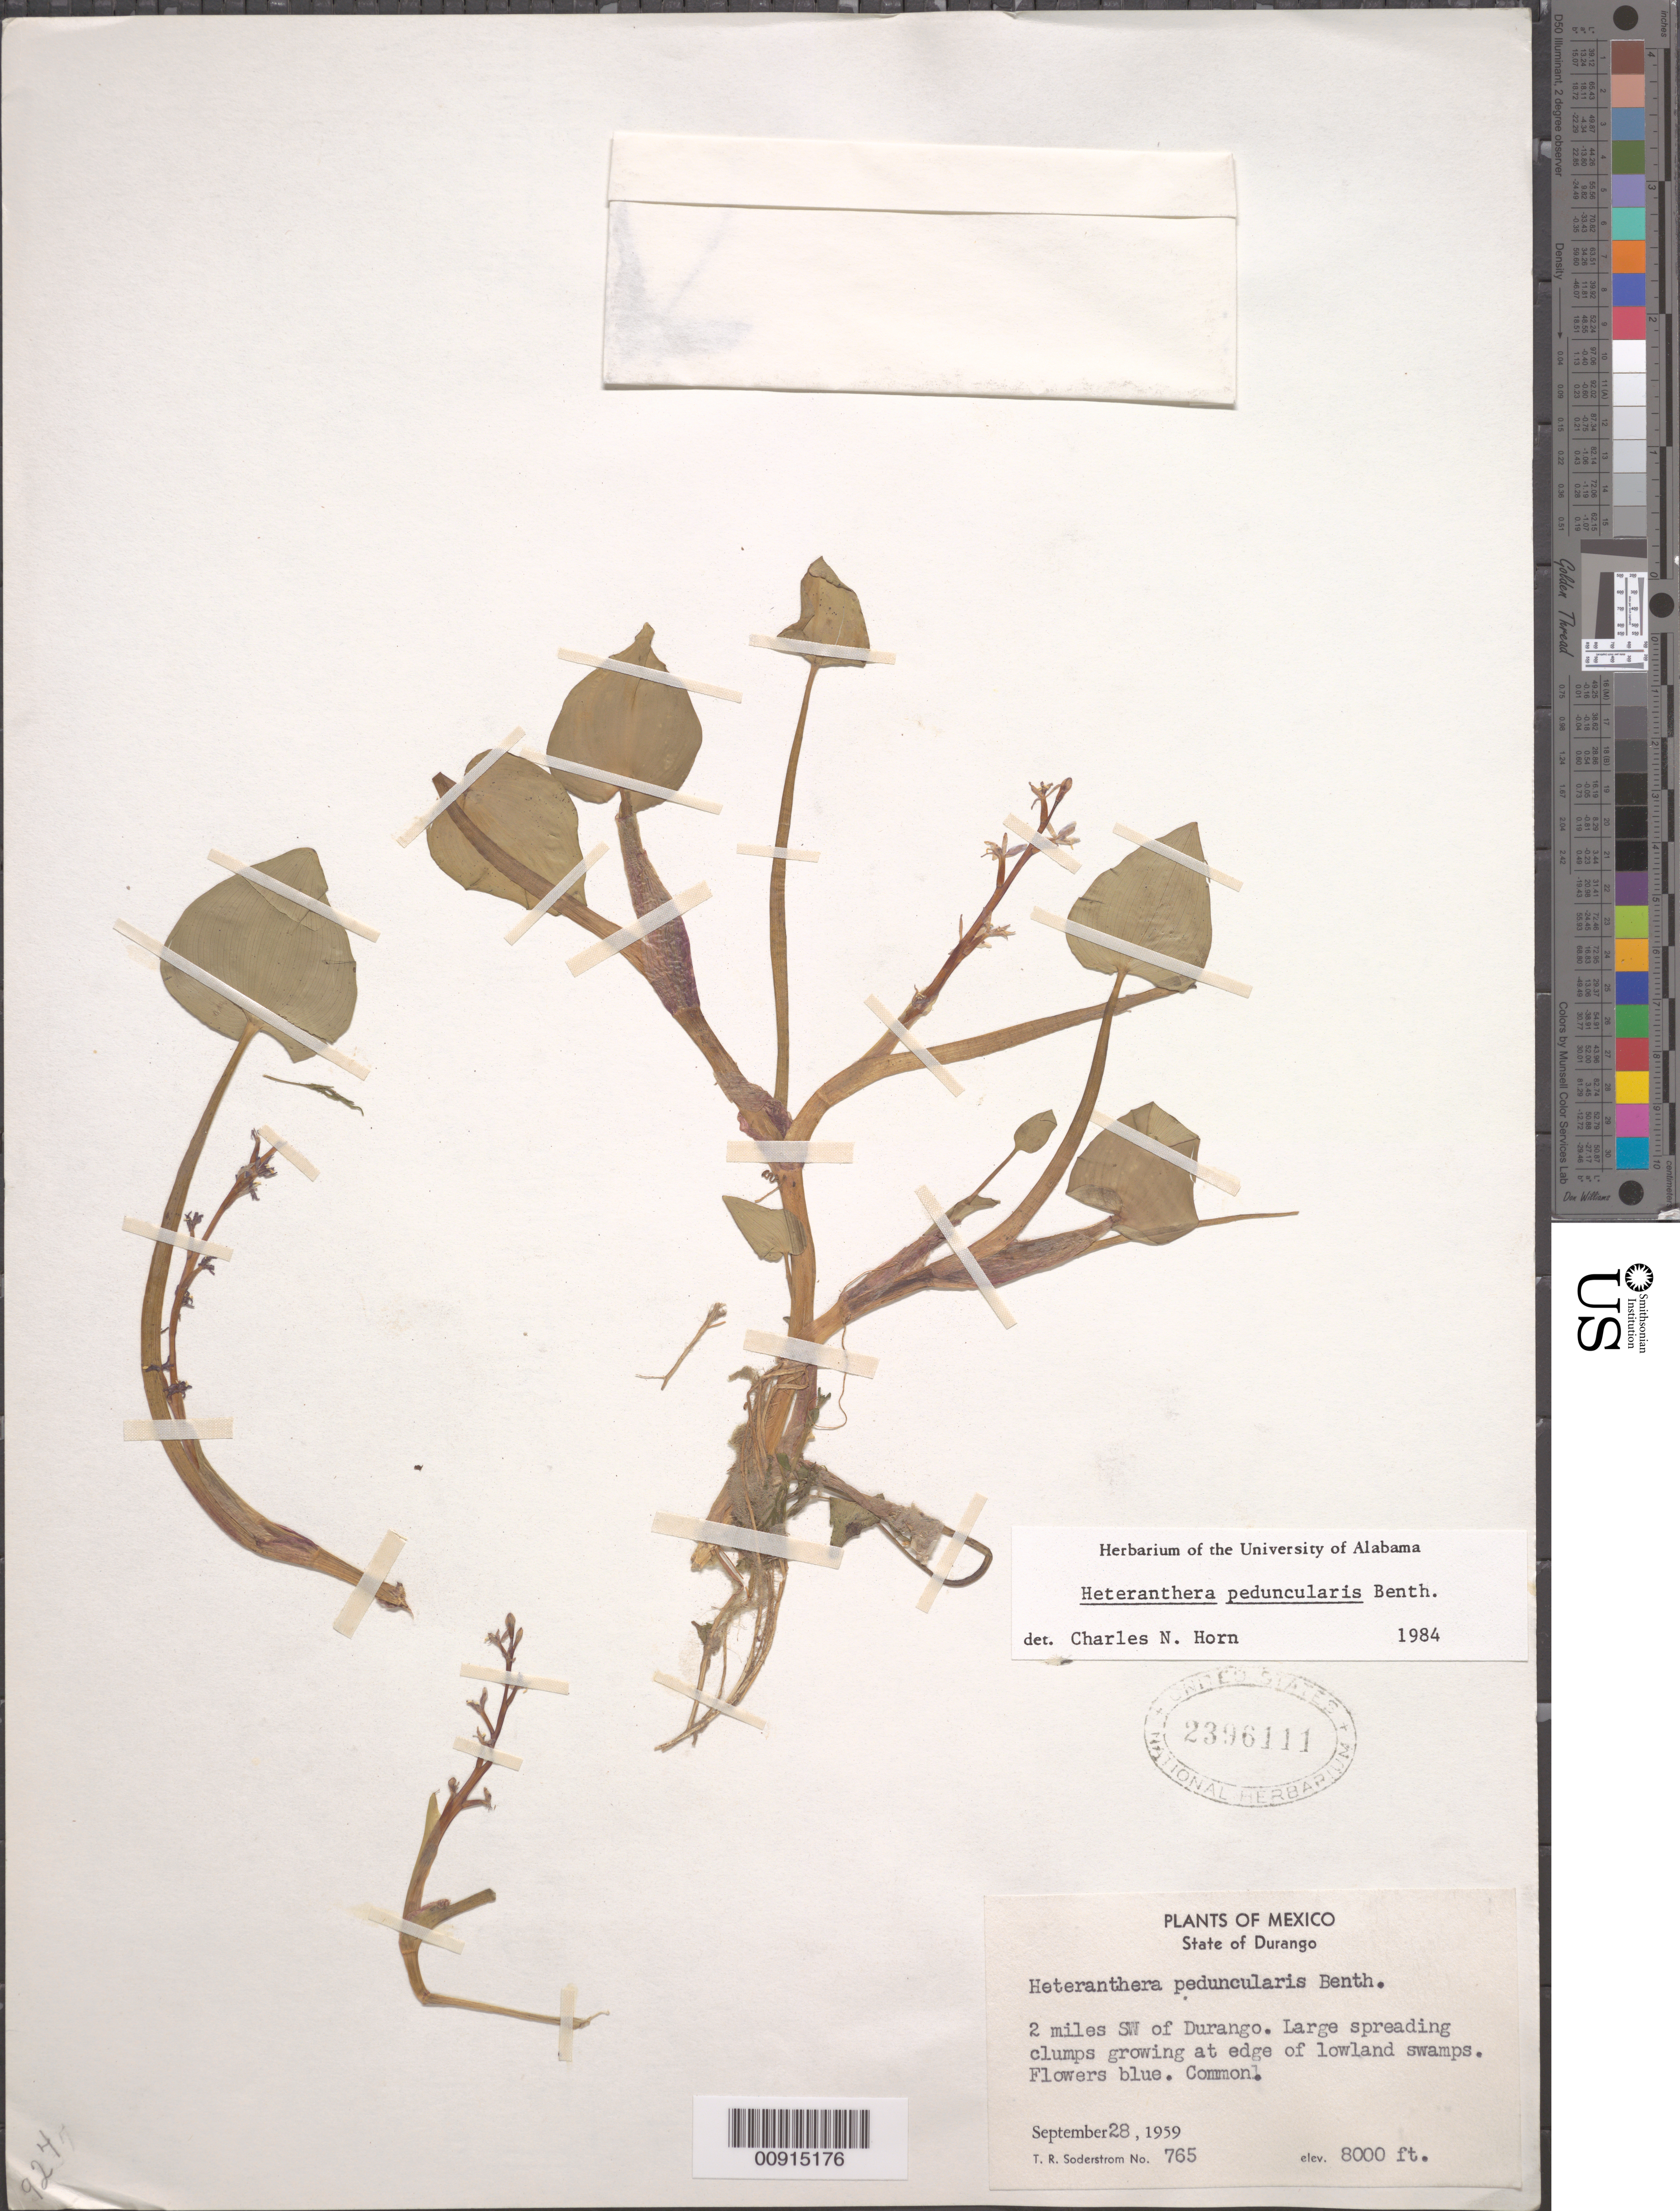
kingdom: Plantae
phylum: Tracheophyta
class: Liliopsida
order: Commelinales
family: Pontederiaceae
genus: Heteranthera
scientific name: Heteranthera peduncularis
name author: Benth.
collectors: T. R. Soderstrom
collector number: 765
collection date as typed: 28 Sep 1959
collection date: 1959-09-28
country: Mexico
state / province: Durango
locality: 2 miles SW of Durango, State of Durango.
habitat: Growing at edge of lowlands swamps.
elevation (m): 2438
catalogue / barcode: US 2396111